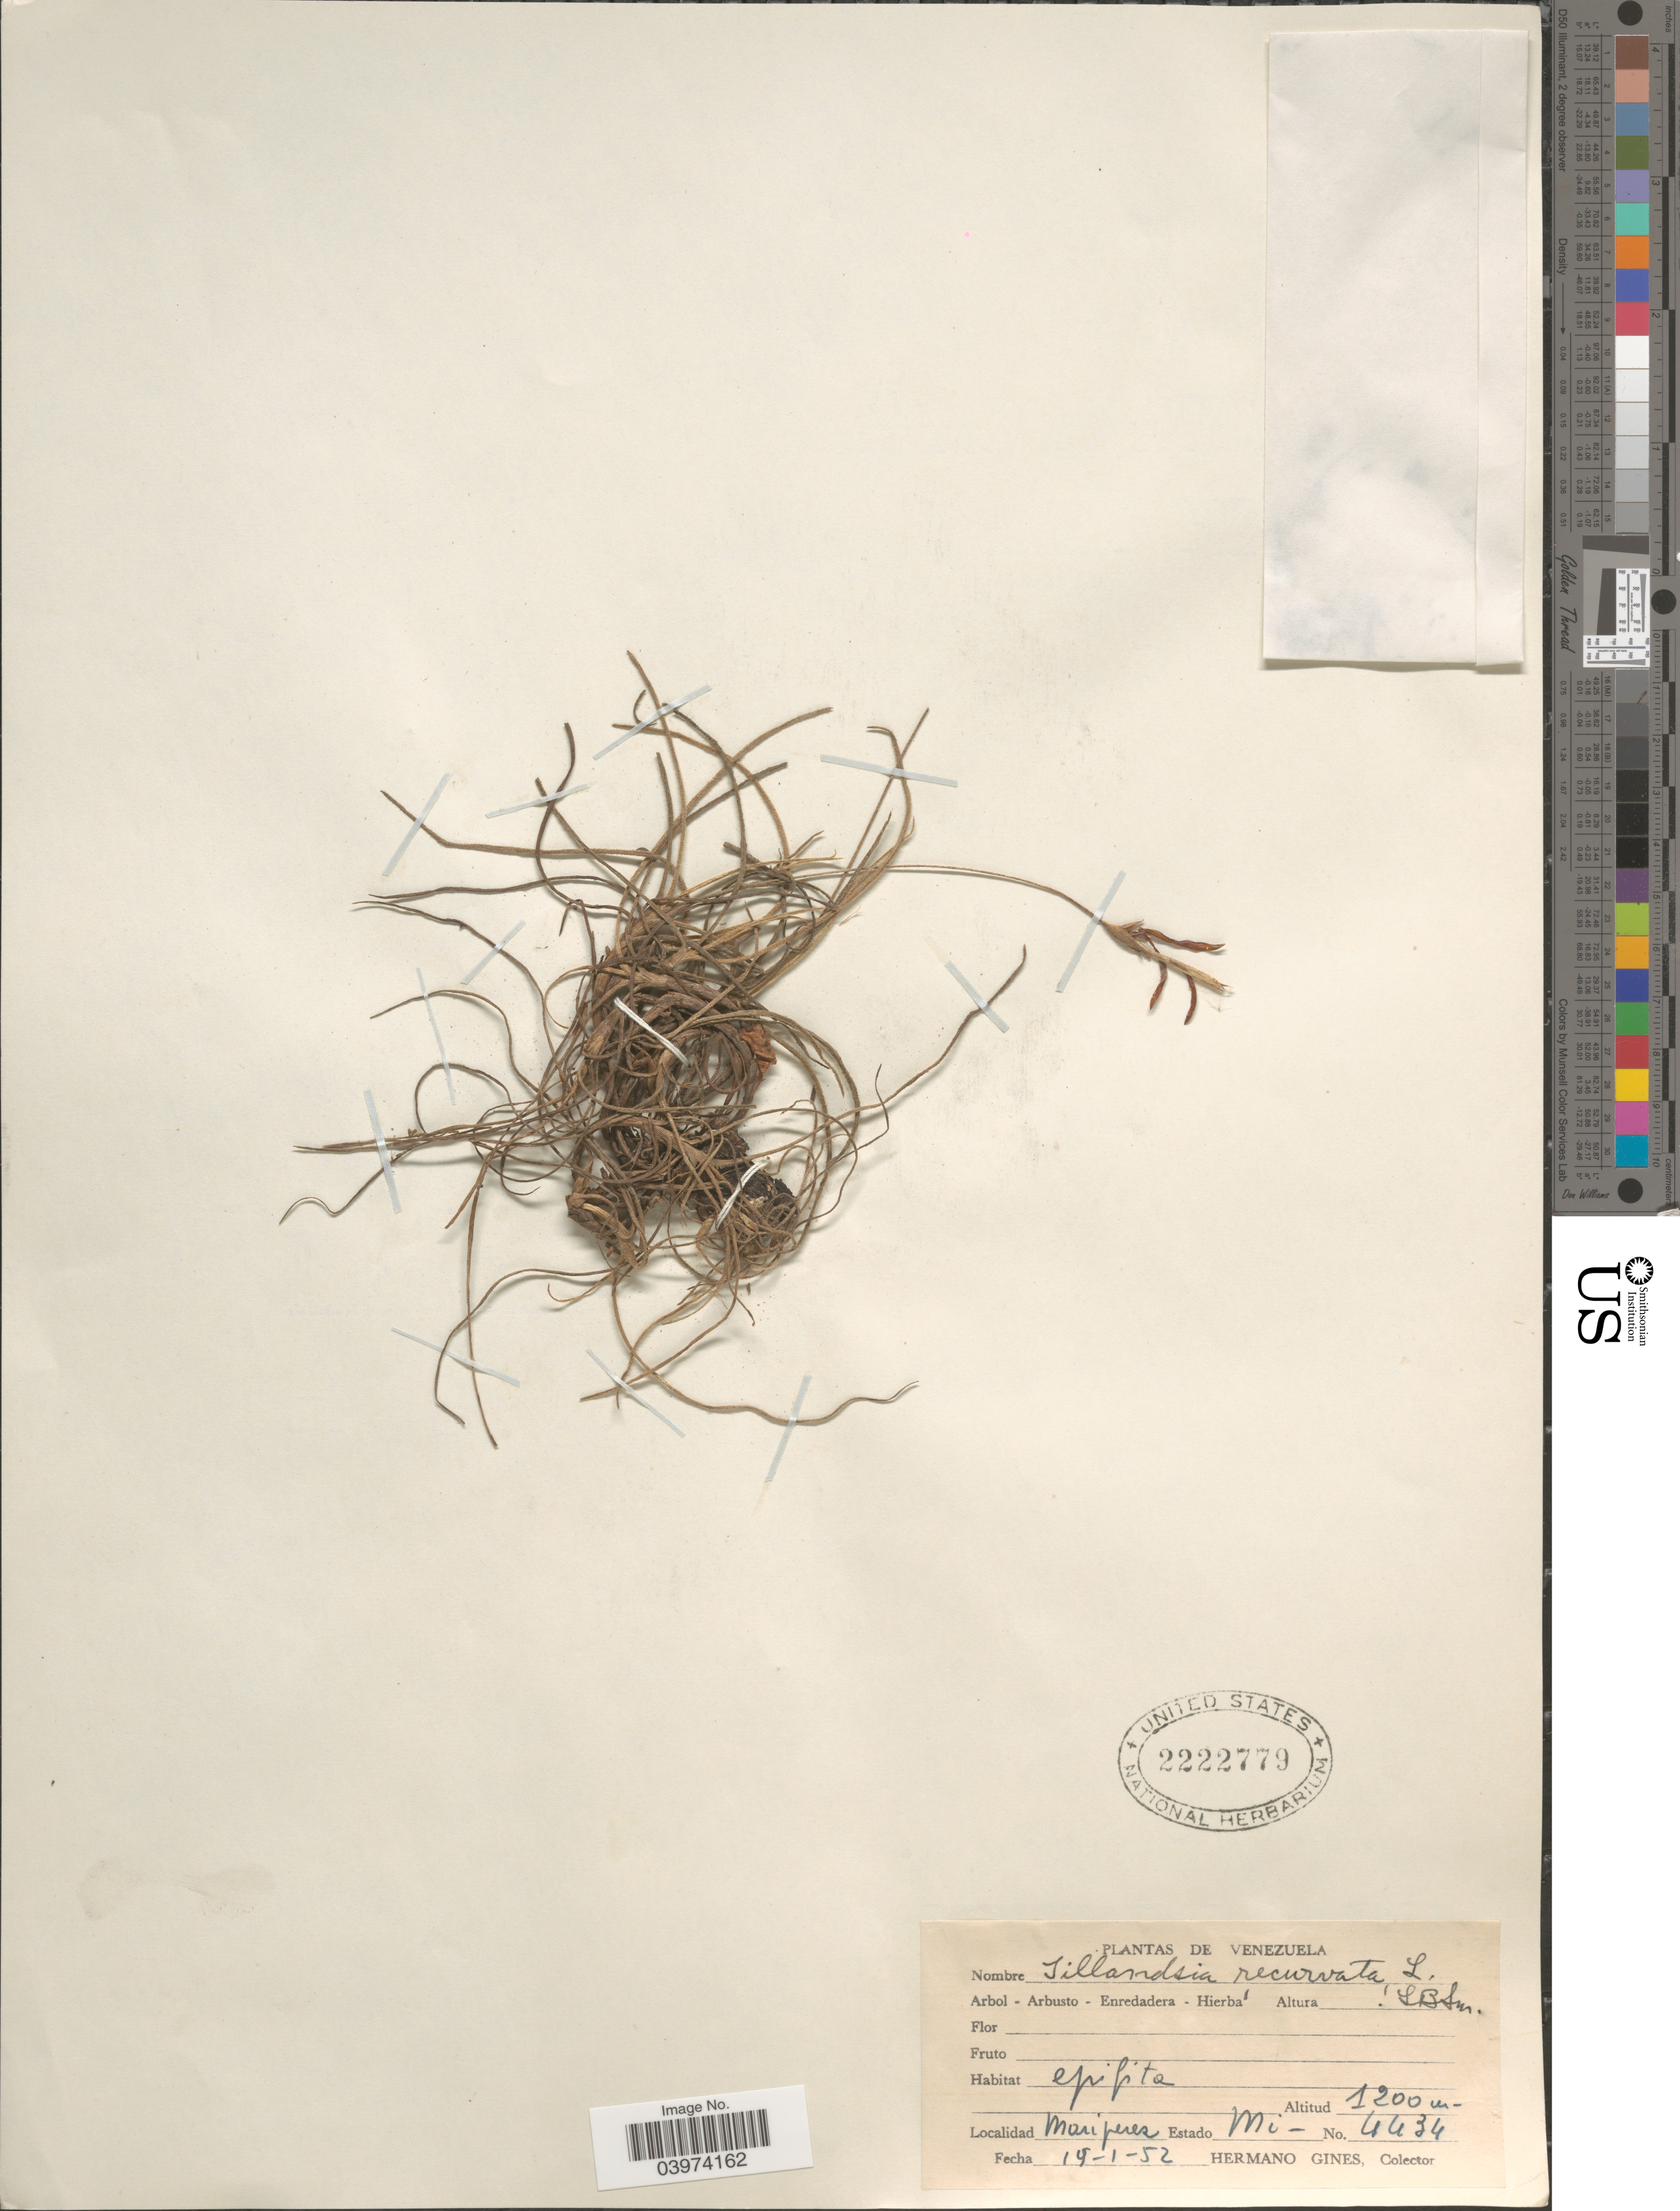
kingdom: Plantae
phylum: Tracheophyta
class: Liliopsida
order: Poales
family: Bromeliaceae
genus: Tillandsia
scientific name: Tillandsia recurvata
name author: L.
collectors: Bro. Gines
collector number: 4434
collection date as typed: Transcribed d/m/y: 19/1/52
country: Venezuela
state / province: Miranda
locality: Mariperez. Estado Mi.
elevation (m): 1200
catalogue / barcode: US 2222779